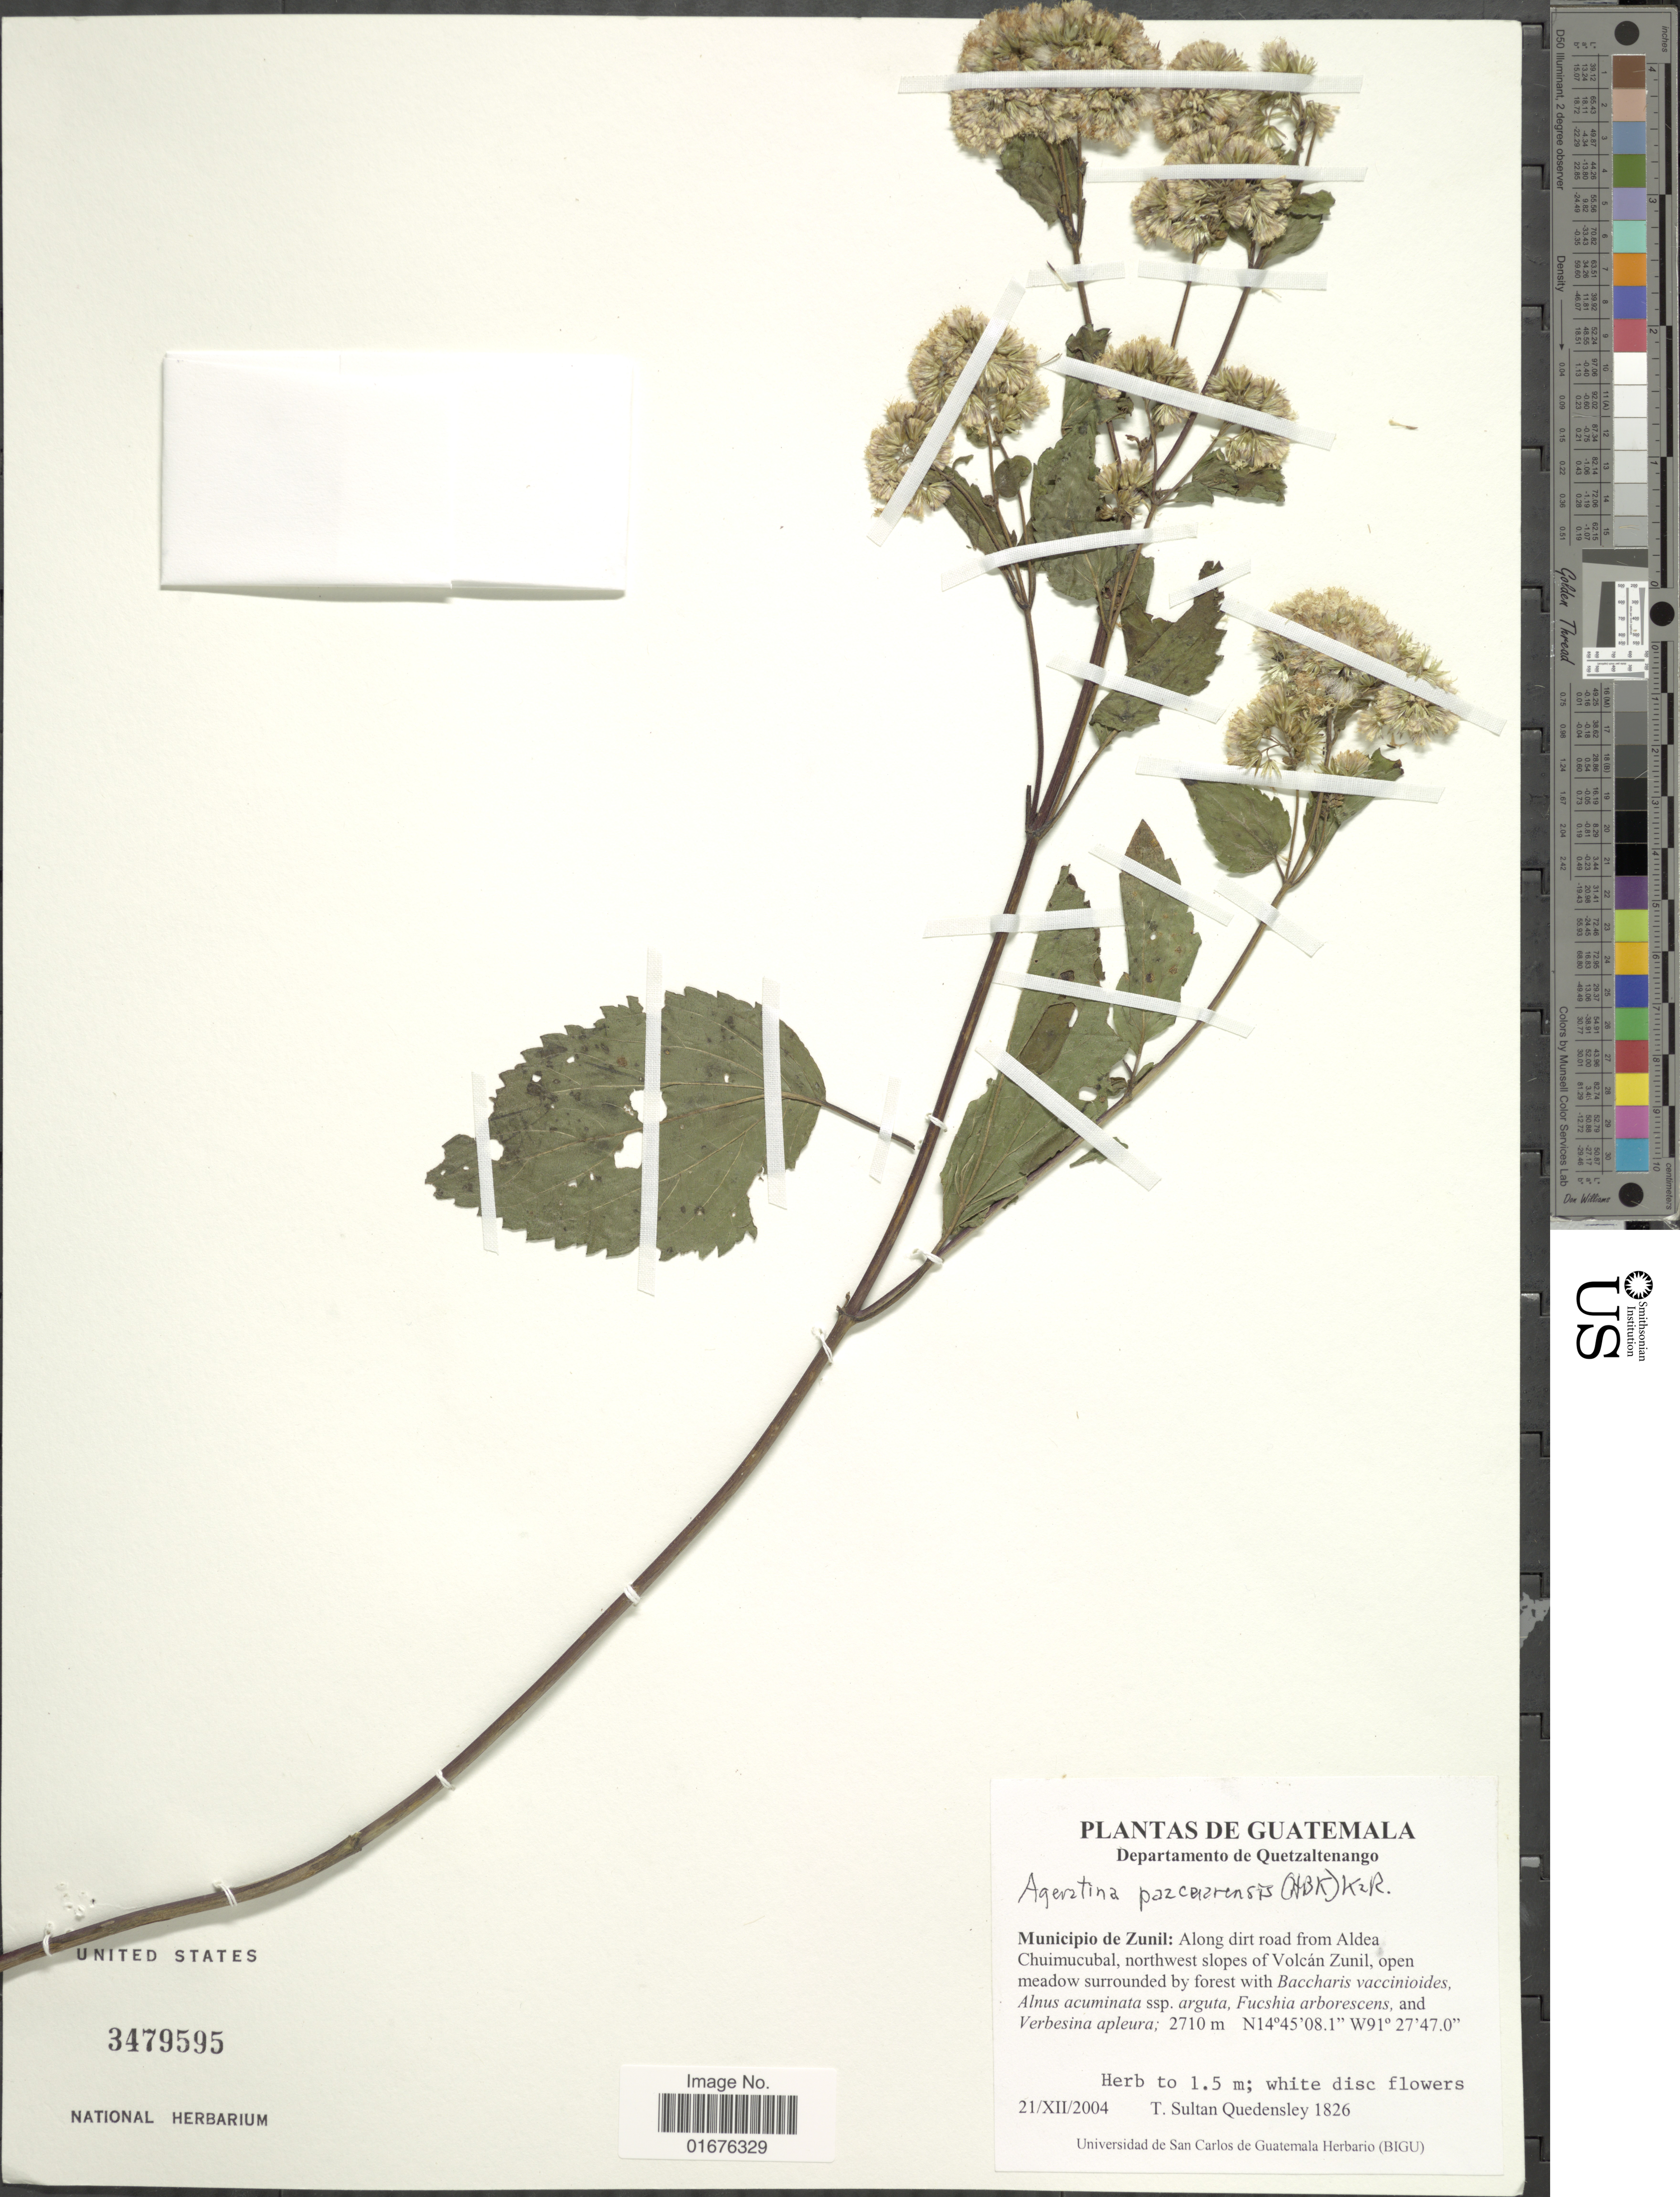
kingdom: Plantae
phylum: Tracheophyta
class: Magnoliopsida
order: Asterales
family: Asteraceae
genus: Ageratina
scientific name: Ageratina pazcuarensis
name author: (Kunth) R.M. King & H. Rob.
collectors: T. S. Quedensley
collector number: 1826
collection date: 2004-12-21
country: Guatemala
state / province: Quetzaltenango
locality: Municipio de Zunil: along dirt road from Aldea Chuimucubal, northwest slopes of Volcán Zunil, open meadow surrounded by forest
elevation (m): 2710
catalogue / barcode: US 3479595